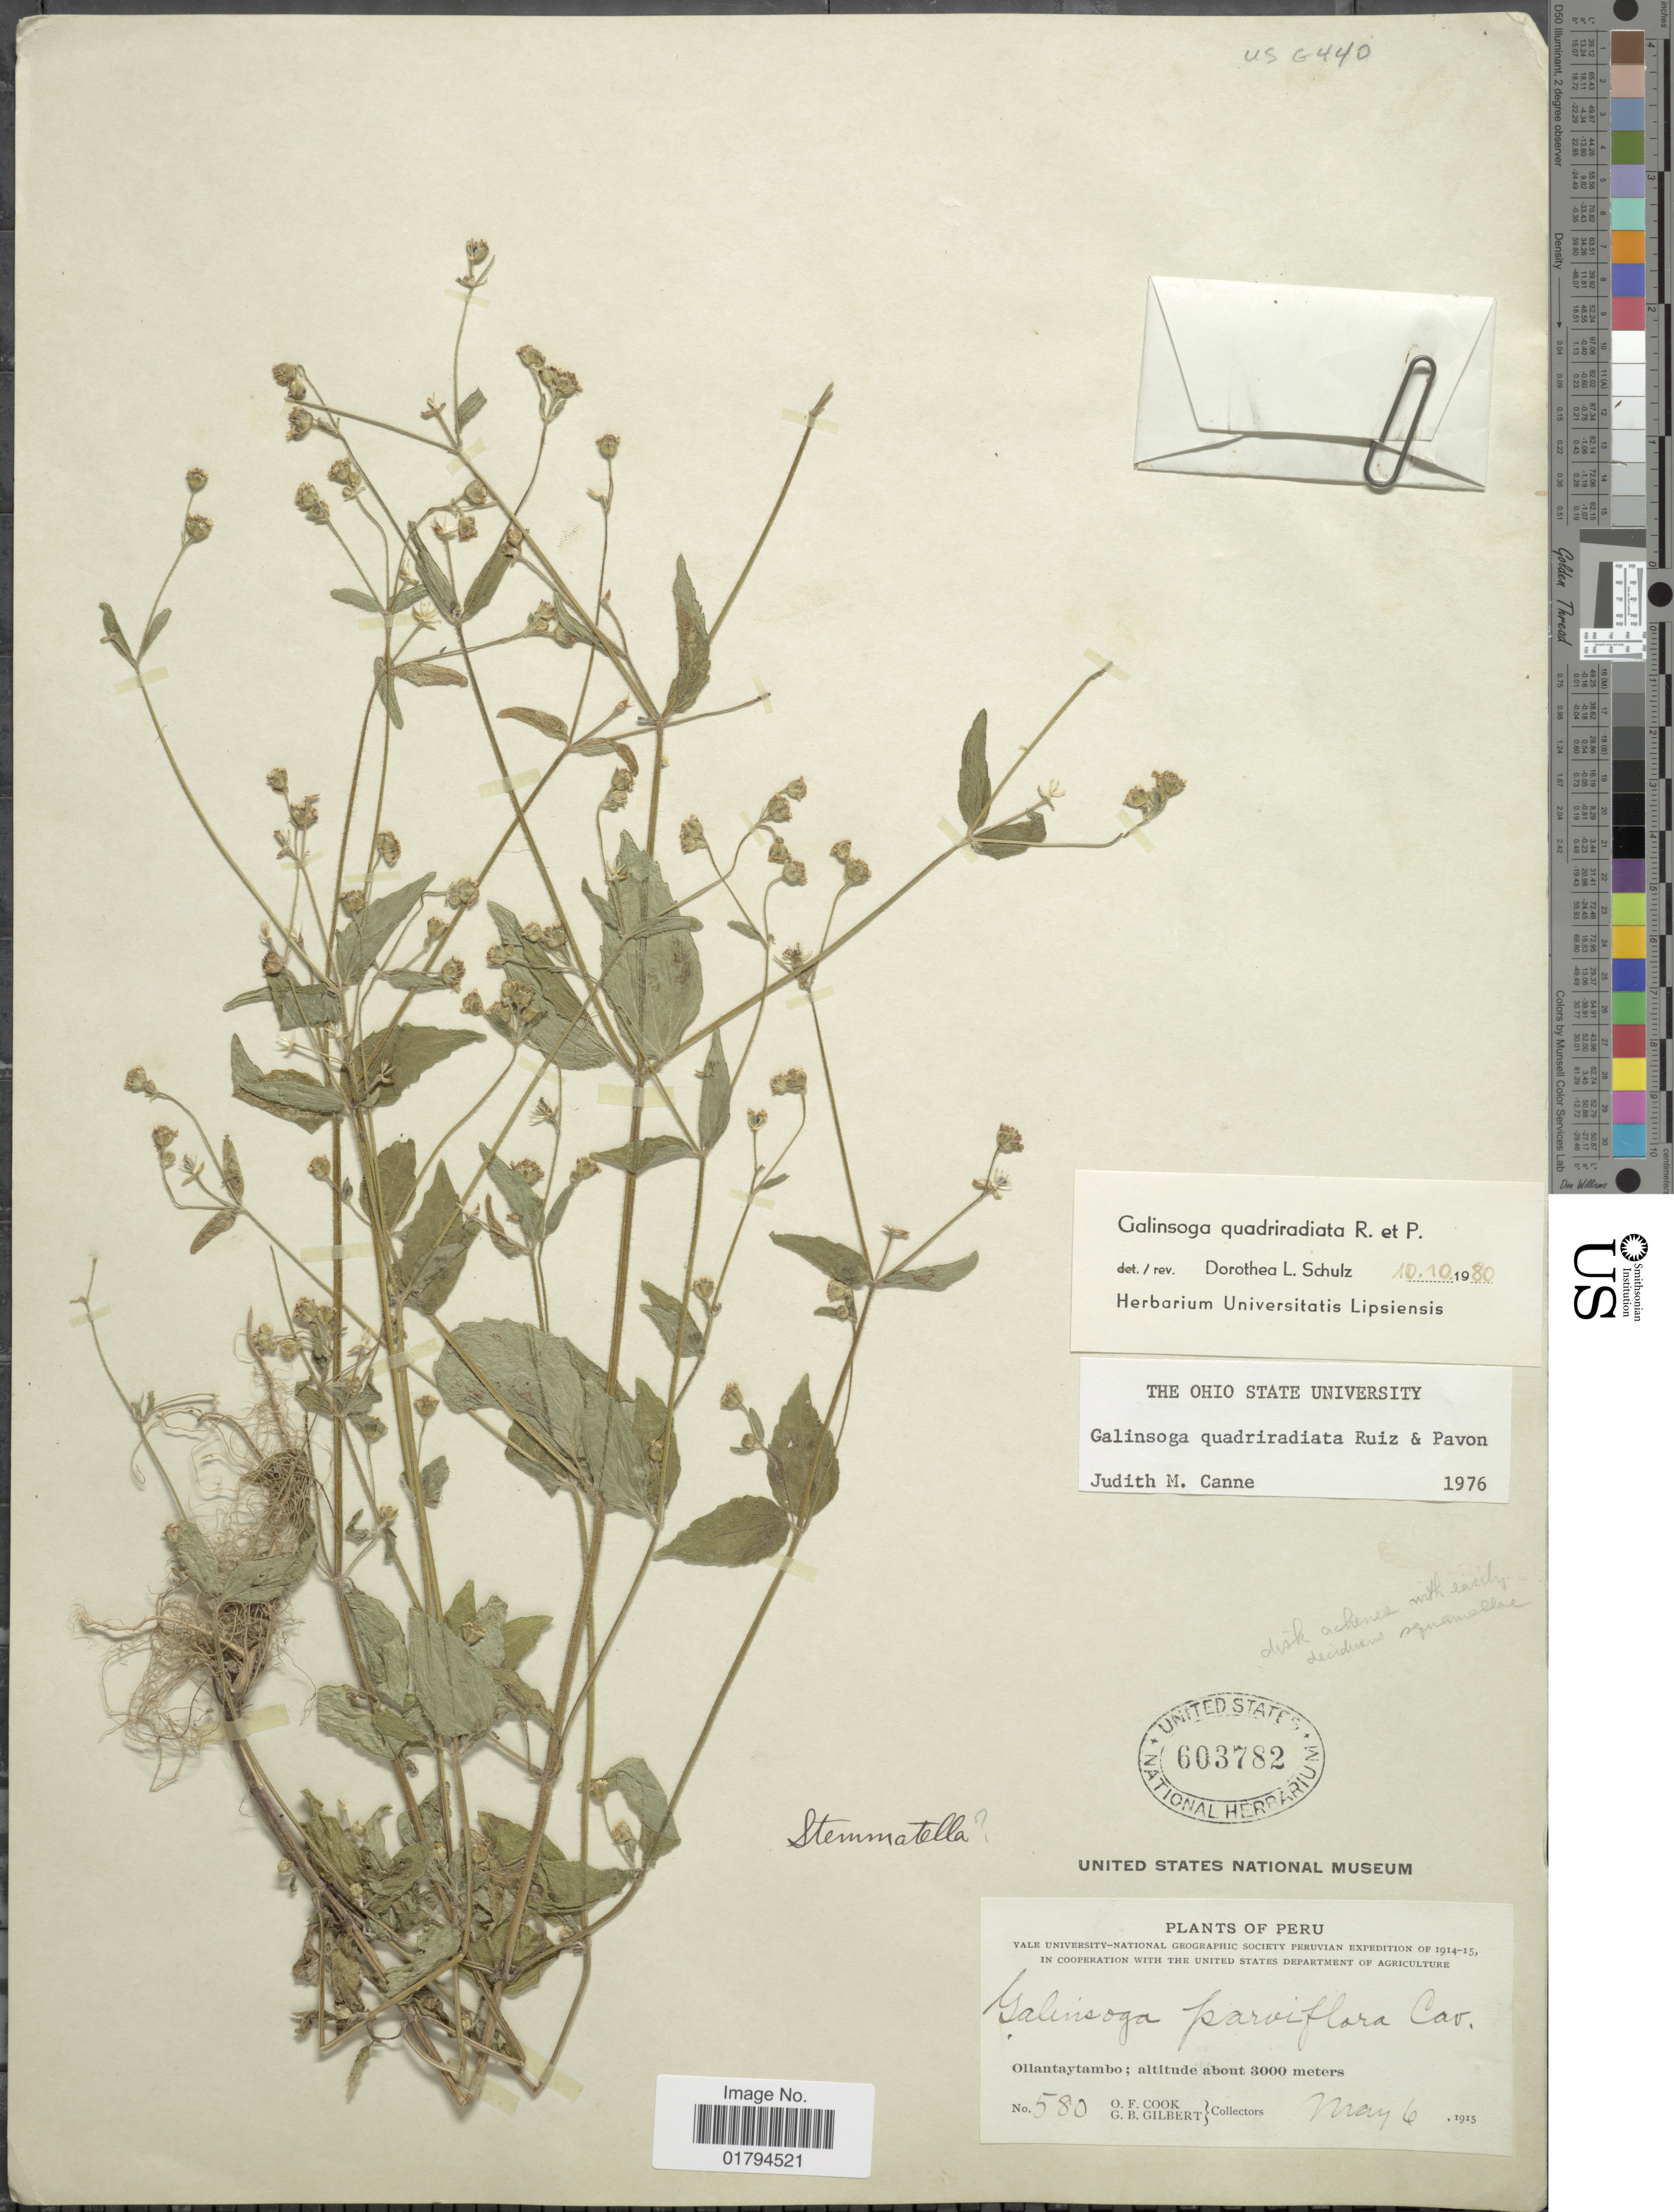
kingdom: Plantae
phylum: Tracheophyta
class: Magnoliopsida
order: Asterales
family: Asteraceae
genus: Galinsoga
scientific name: Galinsoga quadriradiata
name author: Ruiz & Pav.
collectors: O. F. Cook & G. B. Gilbert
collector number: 580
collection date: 1915-05-06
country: Peru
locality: Ollantaytambo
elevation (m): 3000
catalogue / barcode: US 603782